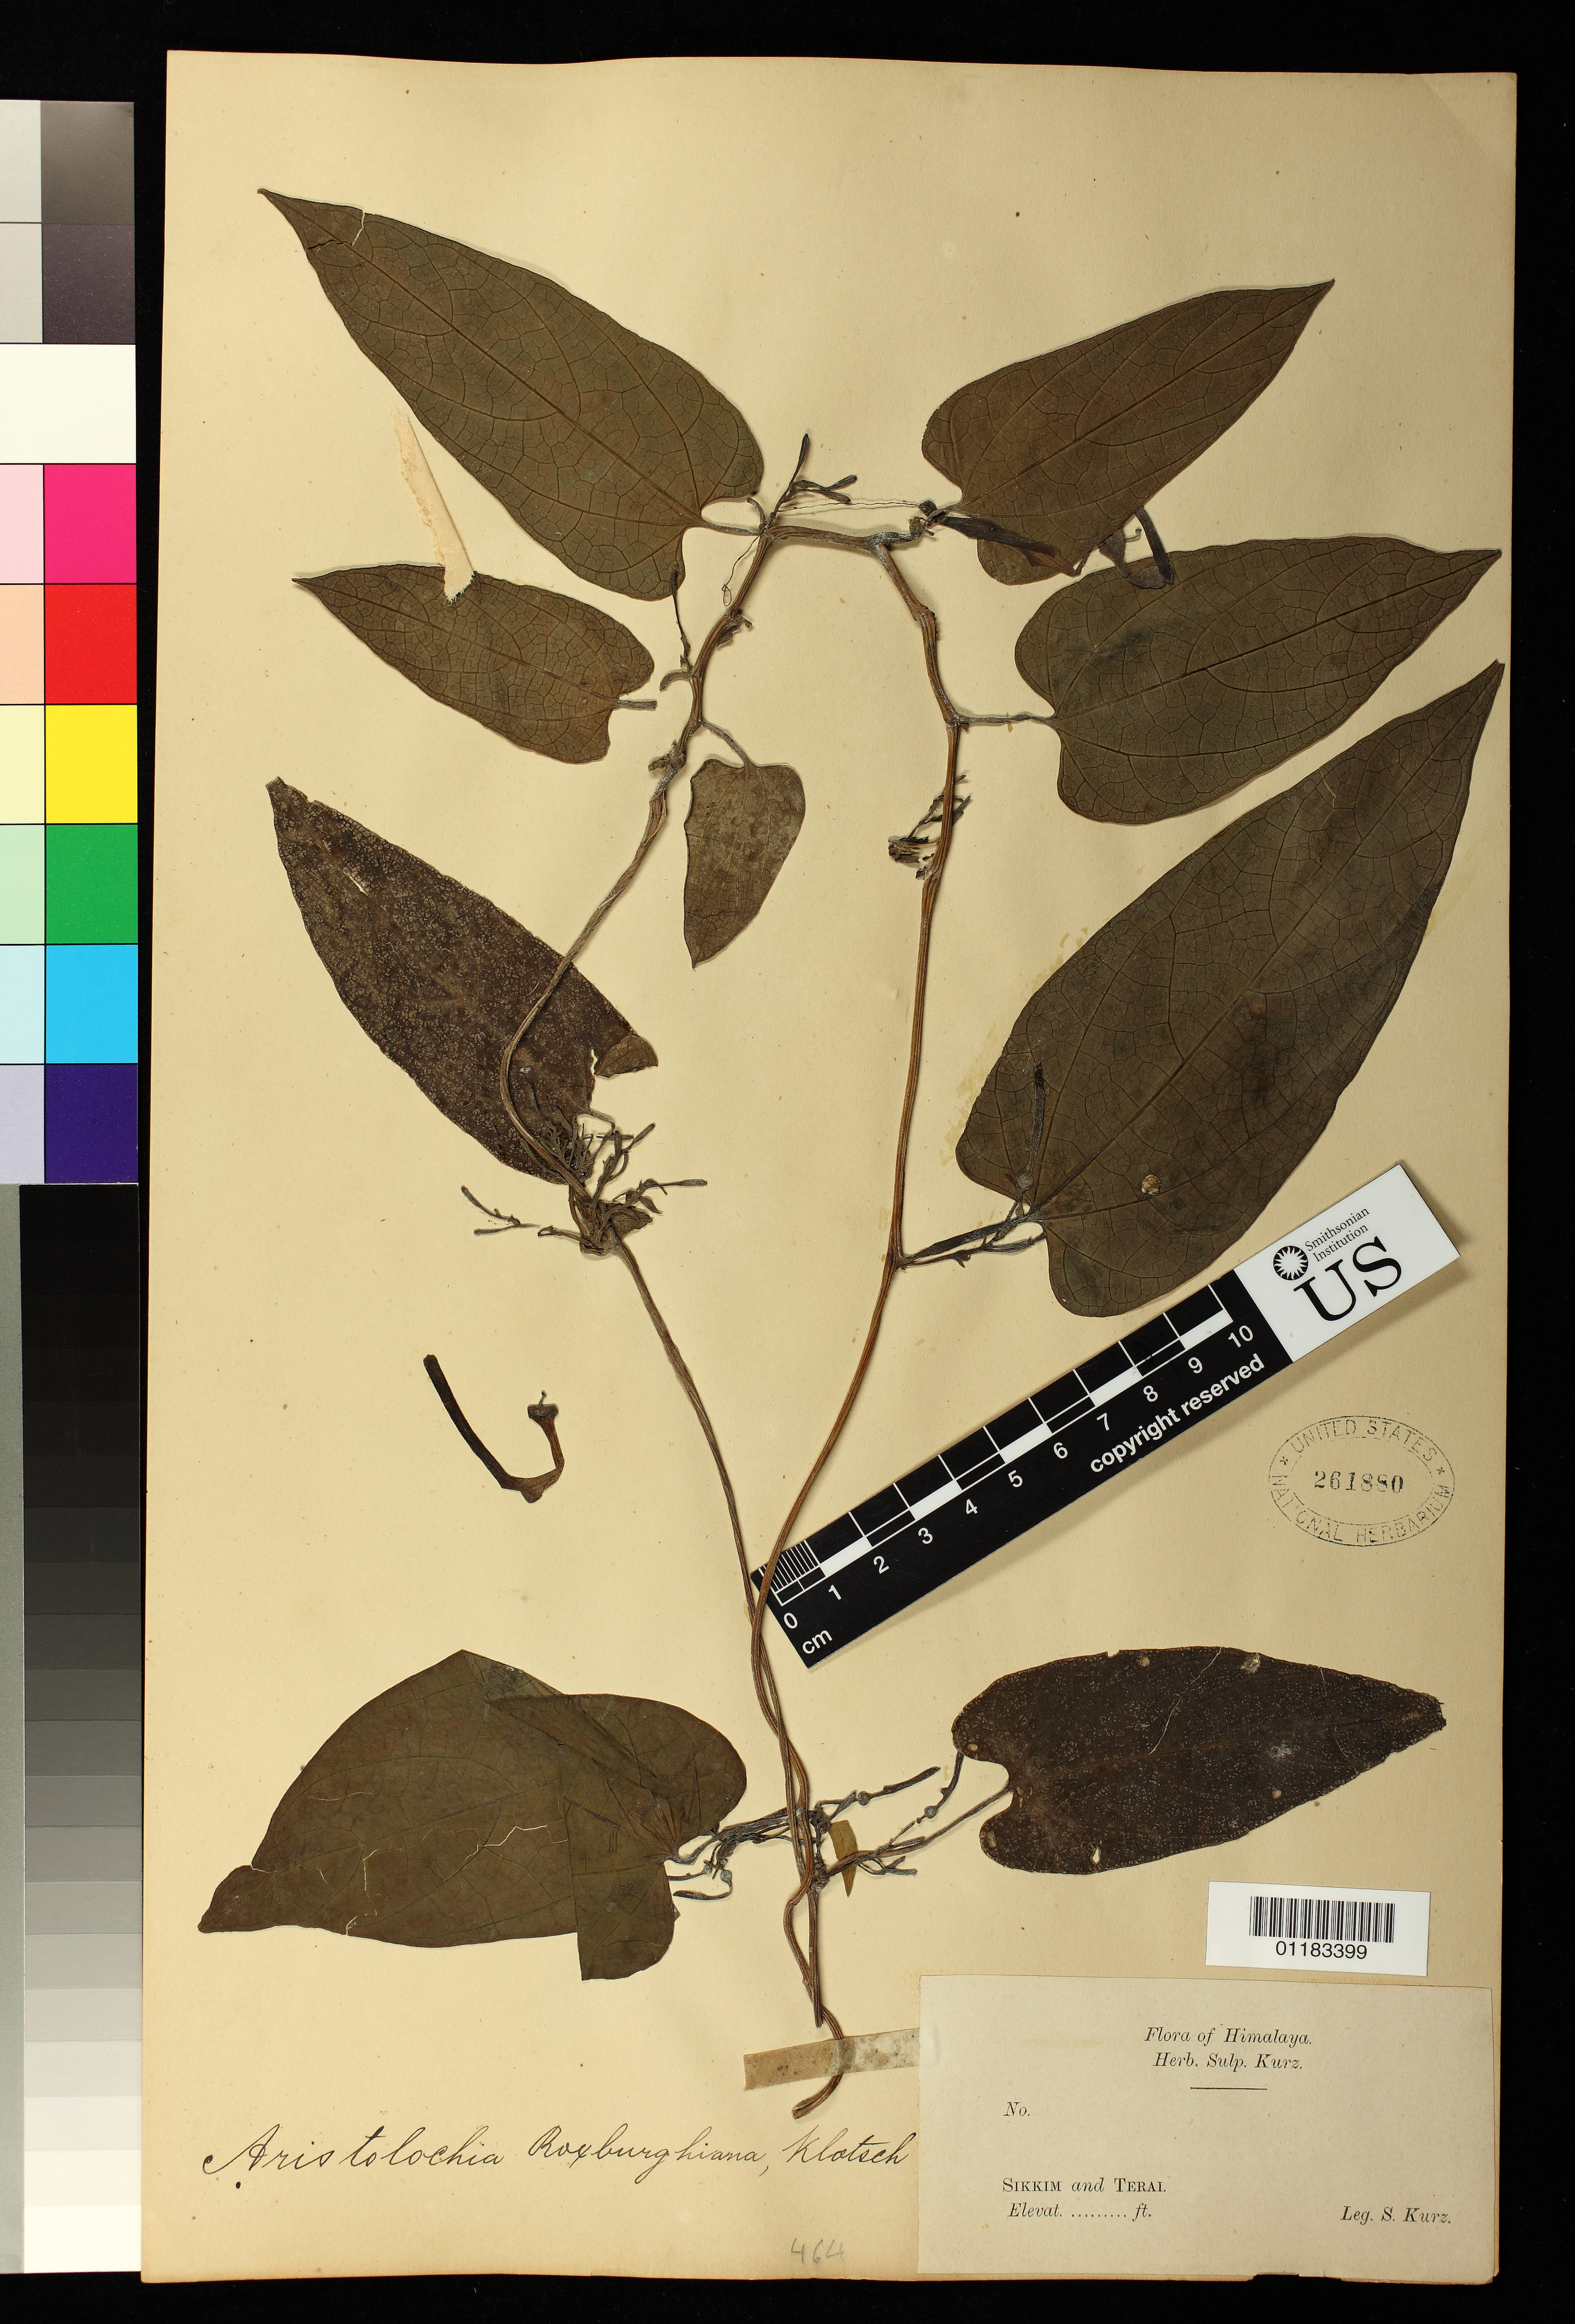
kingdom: Plantae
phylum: Tracheophyta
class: Magnoliopsida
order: Piperales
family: Aristolochiaceae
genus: Aristolochia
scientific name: Aristolochia roxburghiana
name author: Klotzsch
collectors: S. Kurz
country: India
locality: Sikkim and Terai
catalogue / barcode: US 261880